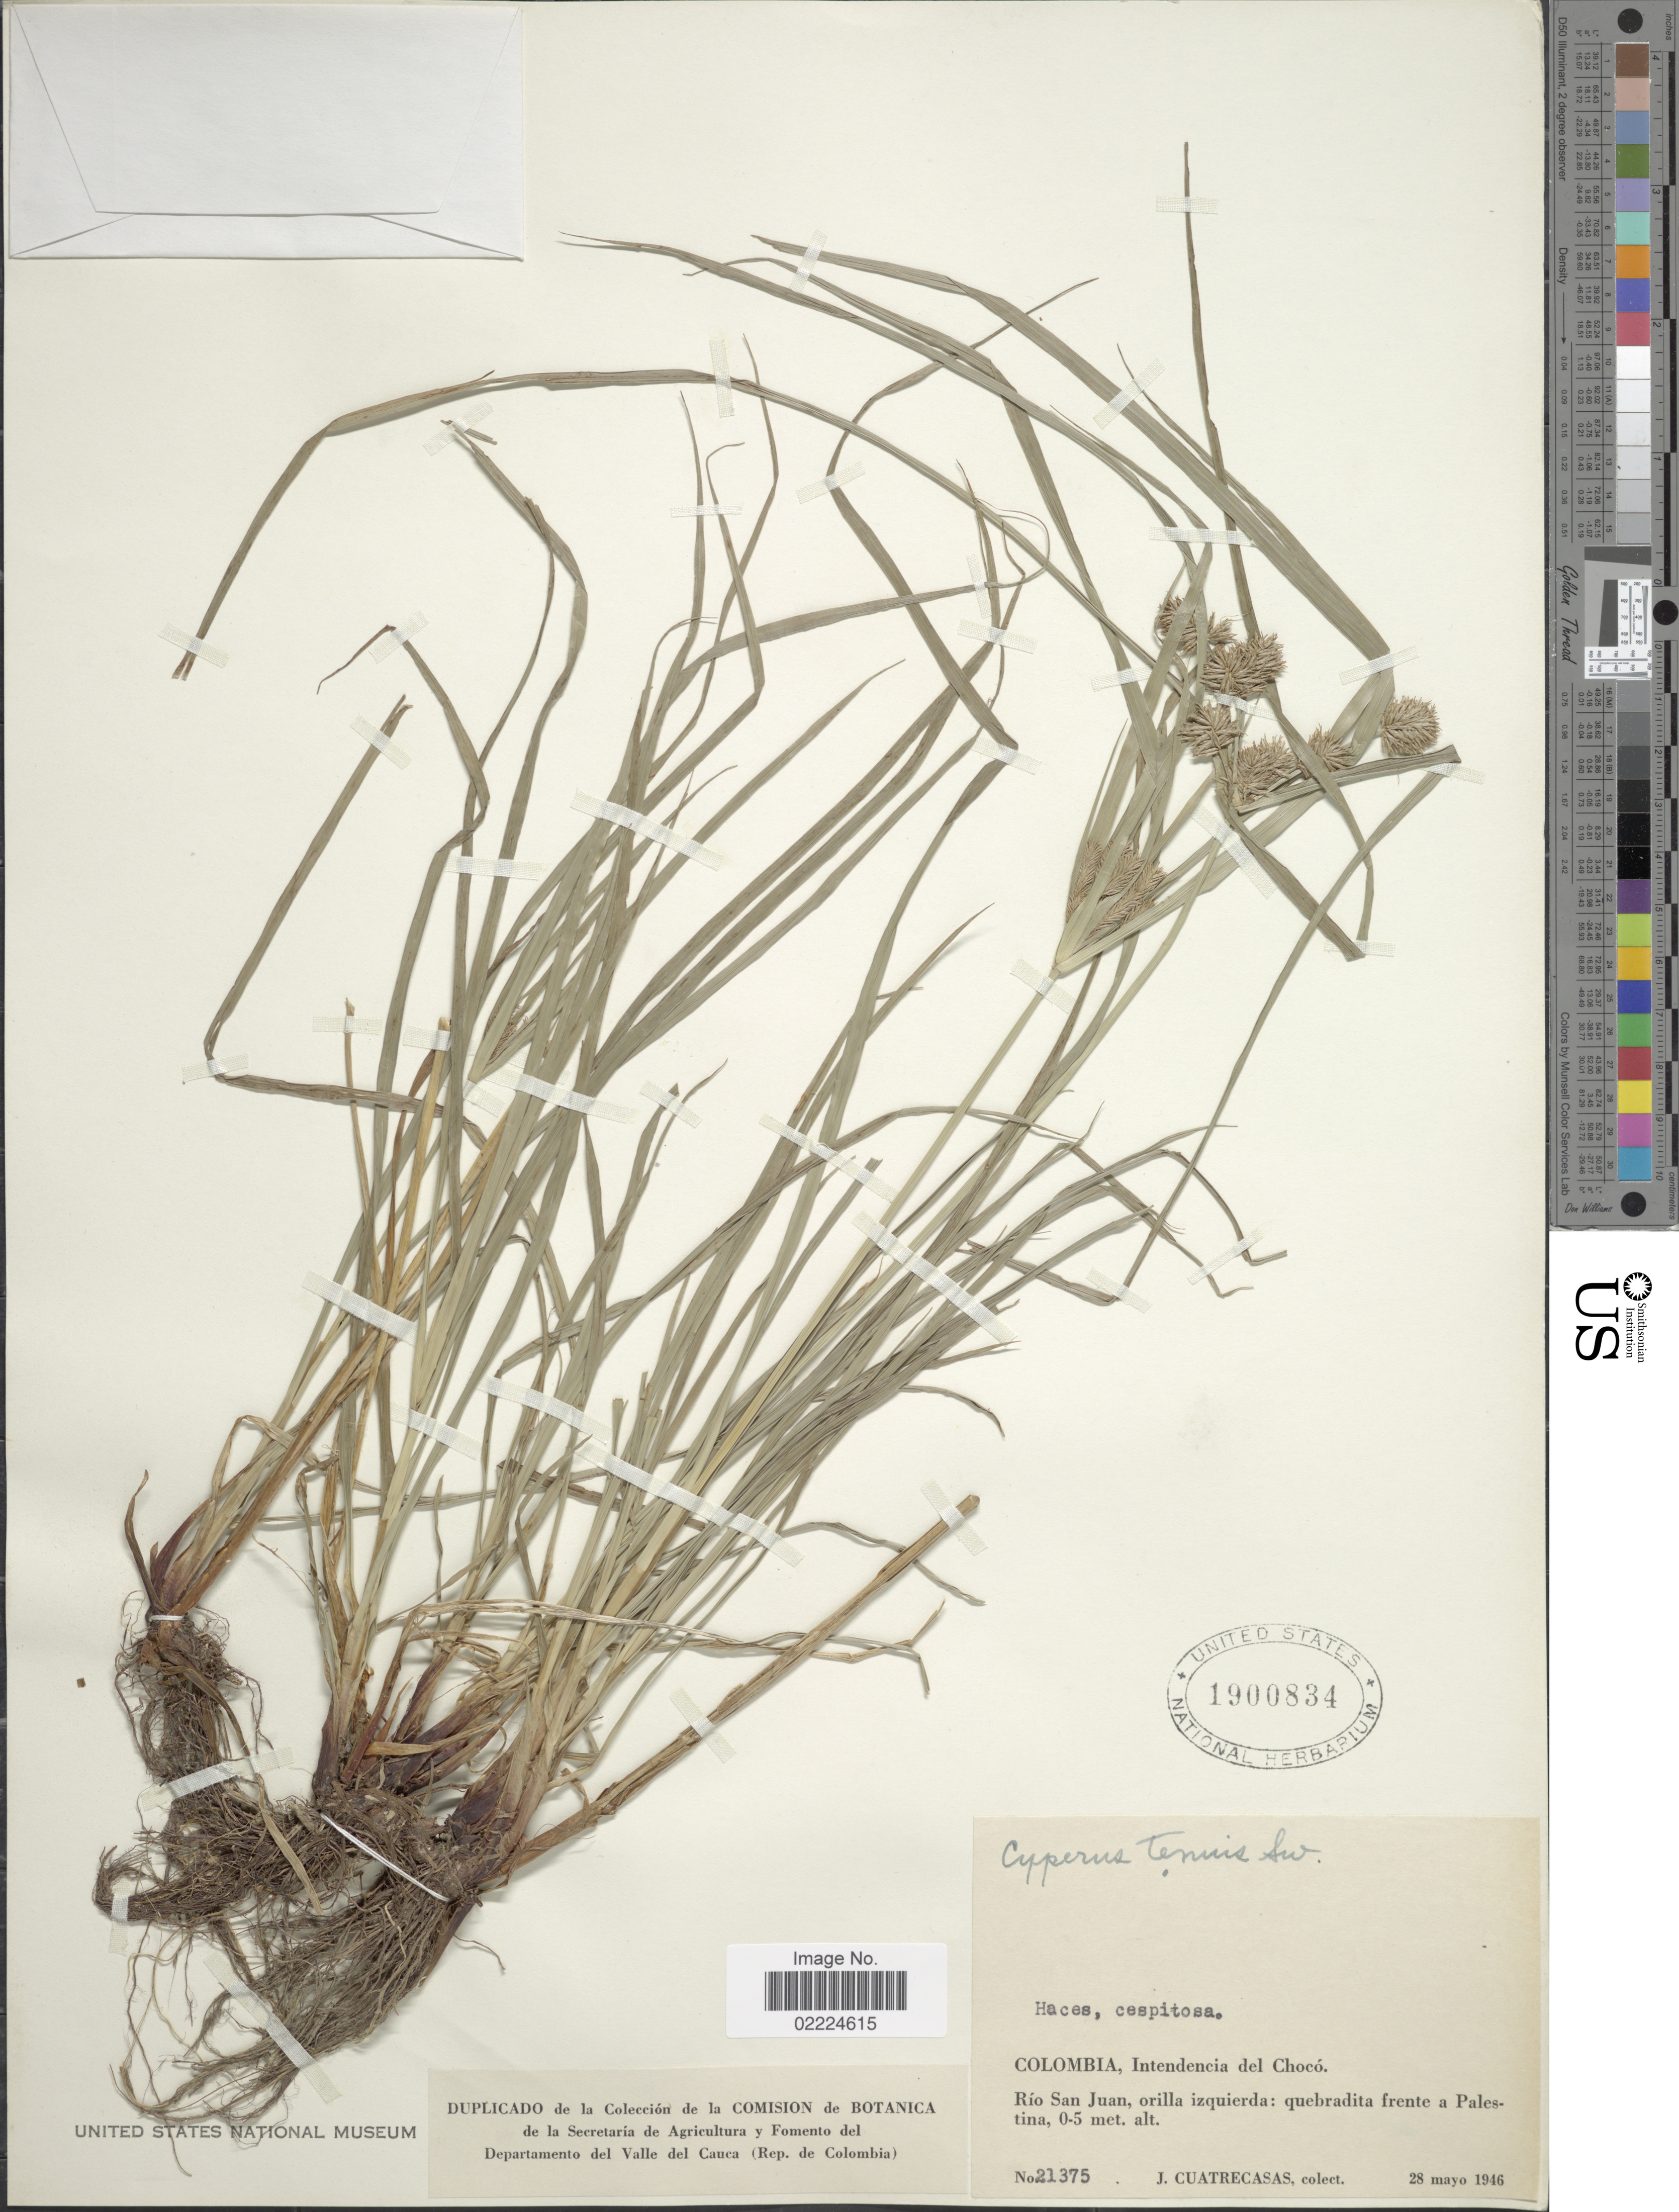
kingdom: Plantae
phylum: Tracheophyta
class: Liliopsida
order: Poales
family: Cyperaceae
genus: Cyperus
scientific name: Cyperus tenuis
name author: Sw.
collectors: J. Cuatrecasas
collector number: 21375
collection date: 1946-05-28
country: Colombia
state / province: Chocó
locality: Intendencia del Choco. Rio San Juan, orilla izquirda: quebradita frente a Palestina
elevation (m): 0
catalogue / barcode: US 1900834